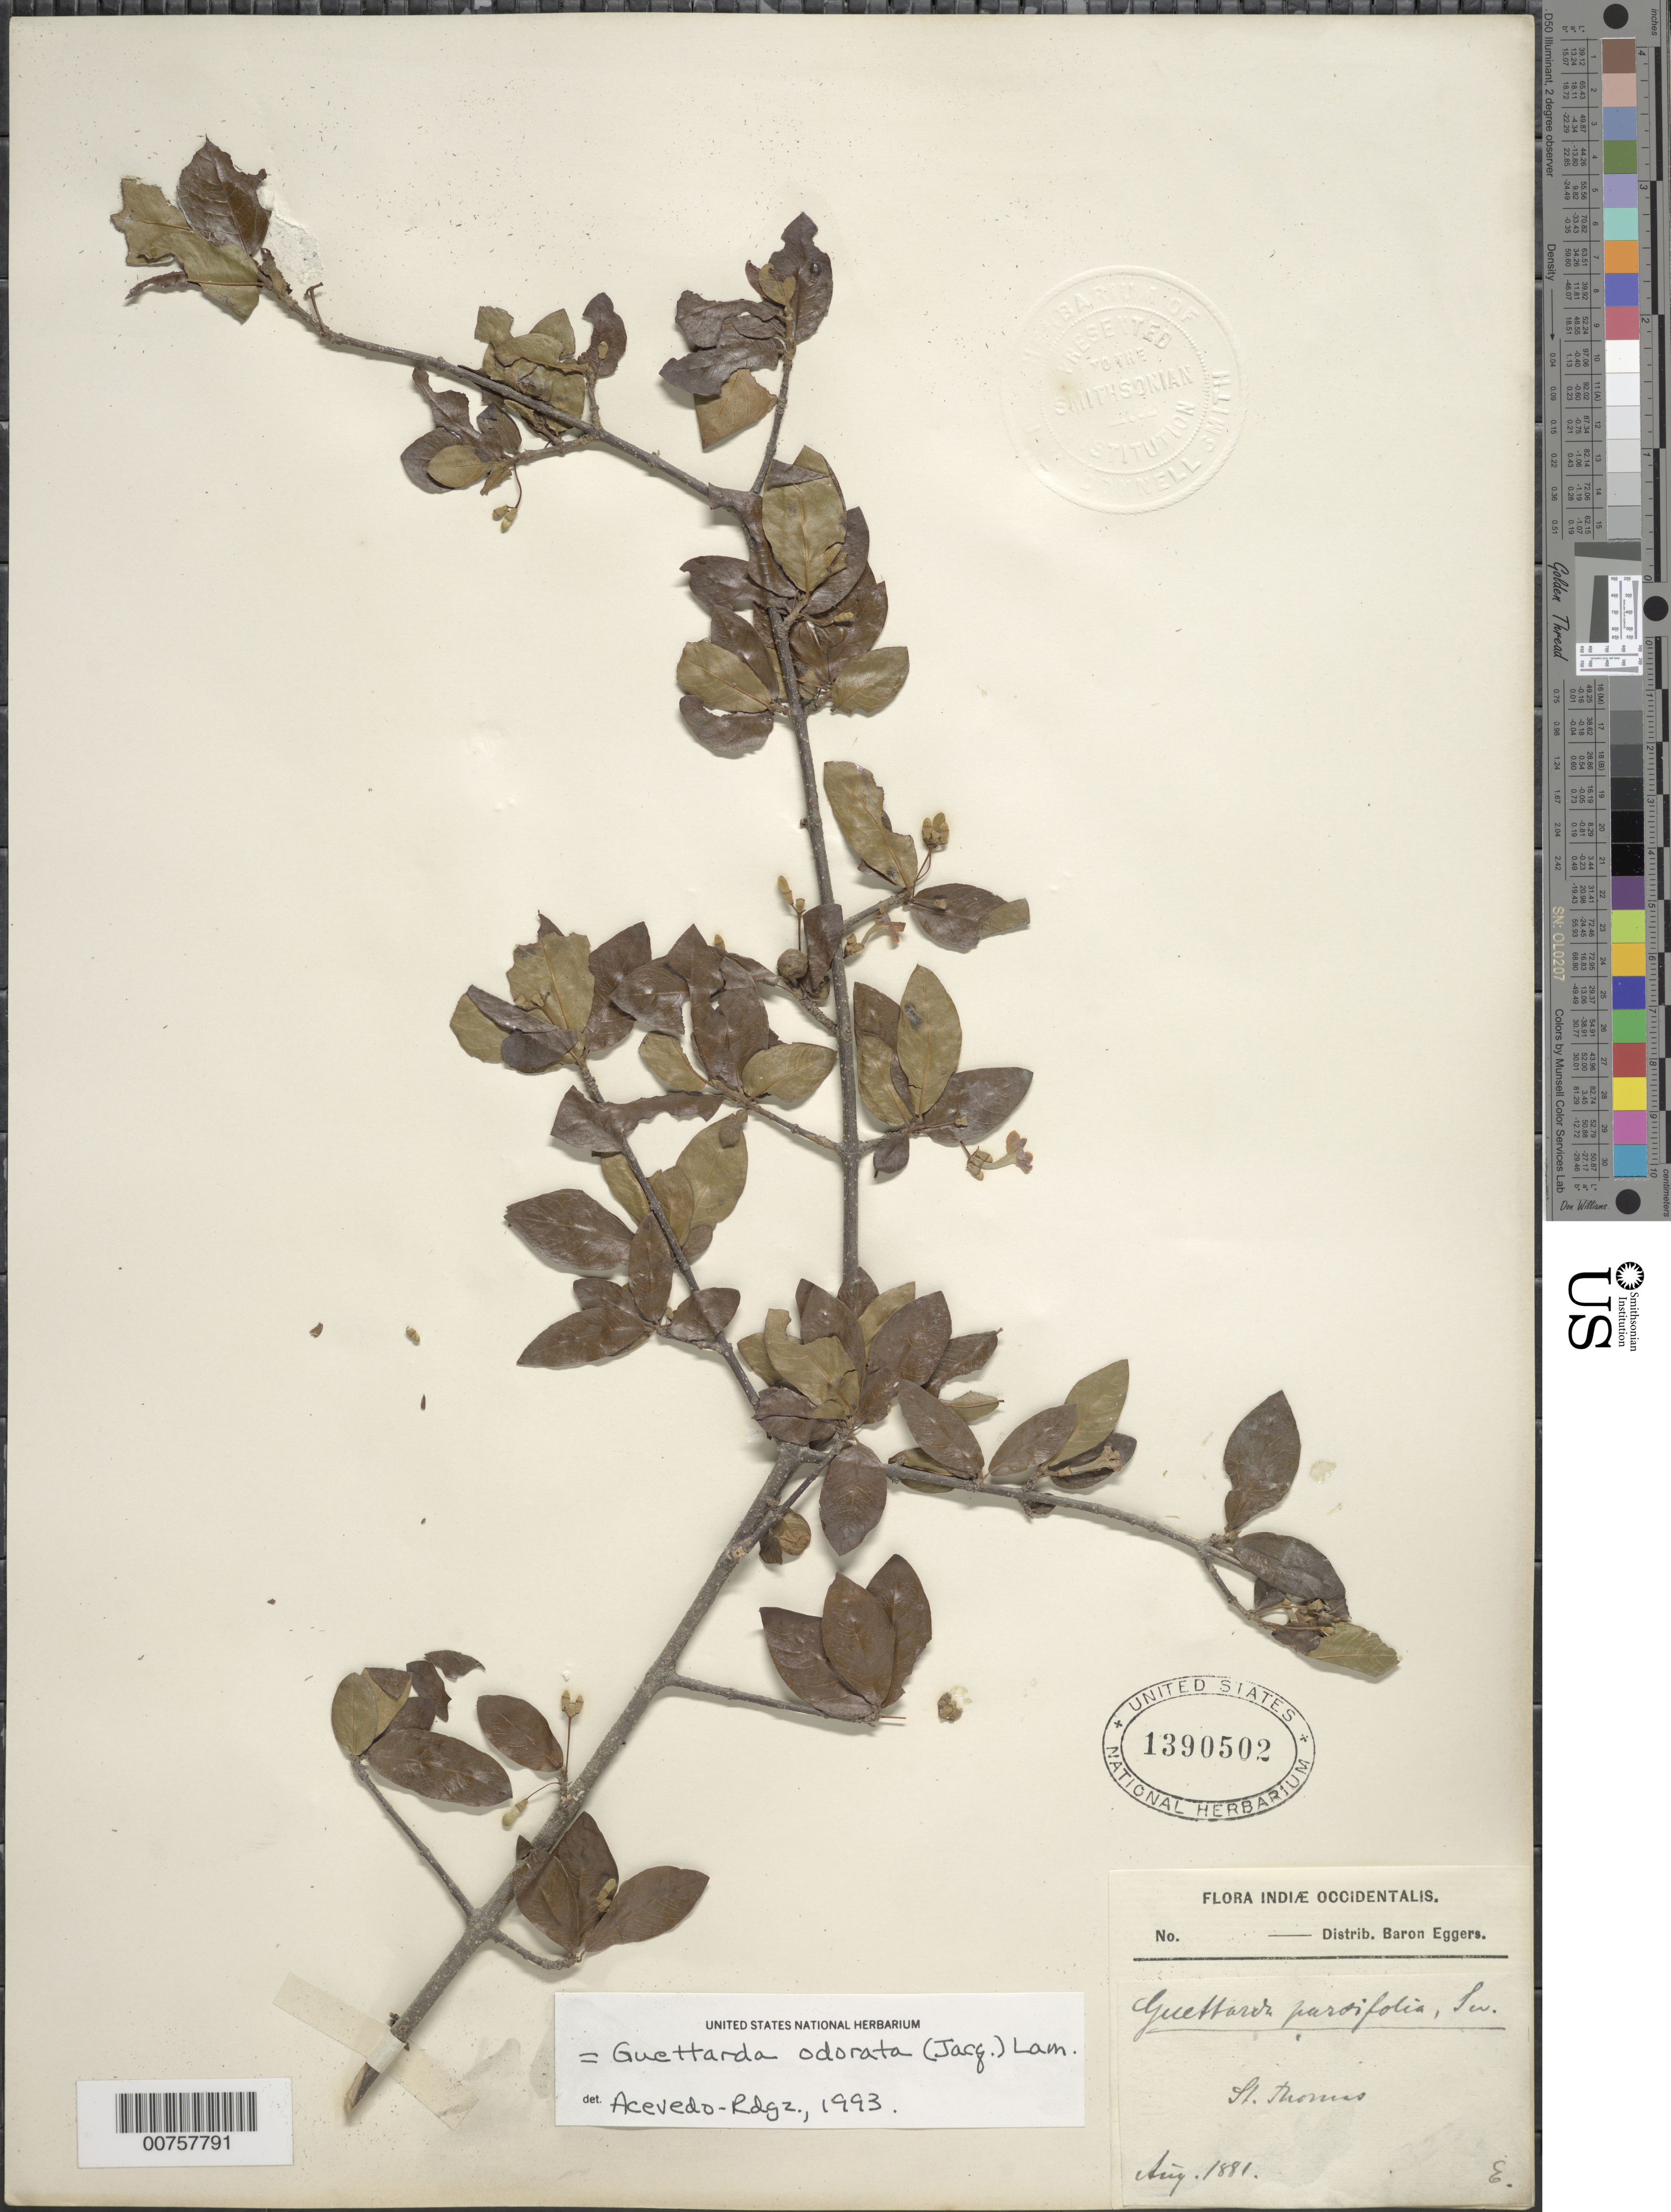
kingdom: Plantae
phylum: Tracheophyta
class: Magnoliopsida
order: Gentianales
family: Rubiaceae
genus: Guettarda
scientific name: Guettarda odorata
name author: (Jacq.) Lam.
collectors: H. F. A. von Eggers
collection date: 1881-08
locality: St. Thomas, Indiae Occidentalis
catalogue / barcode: US 1390502